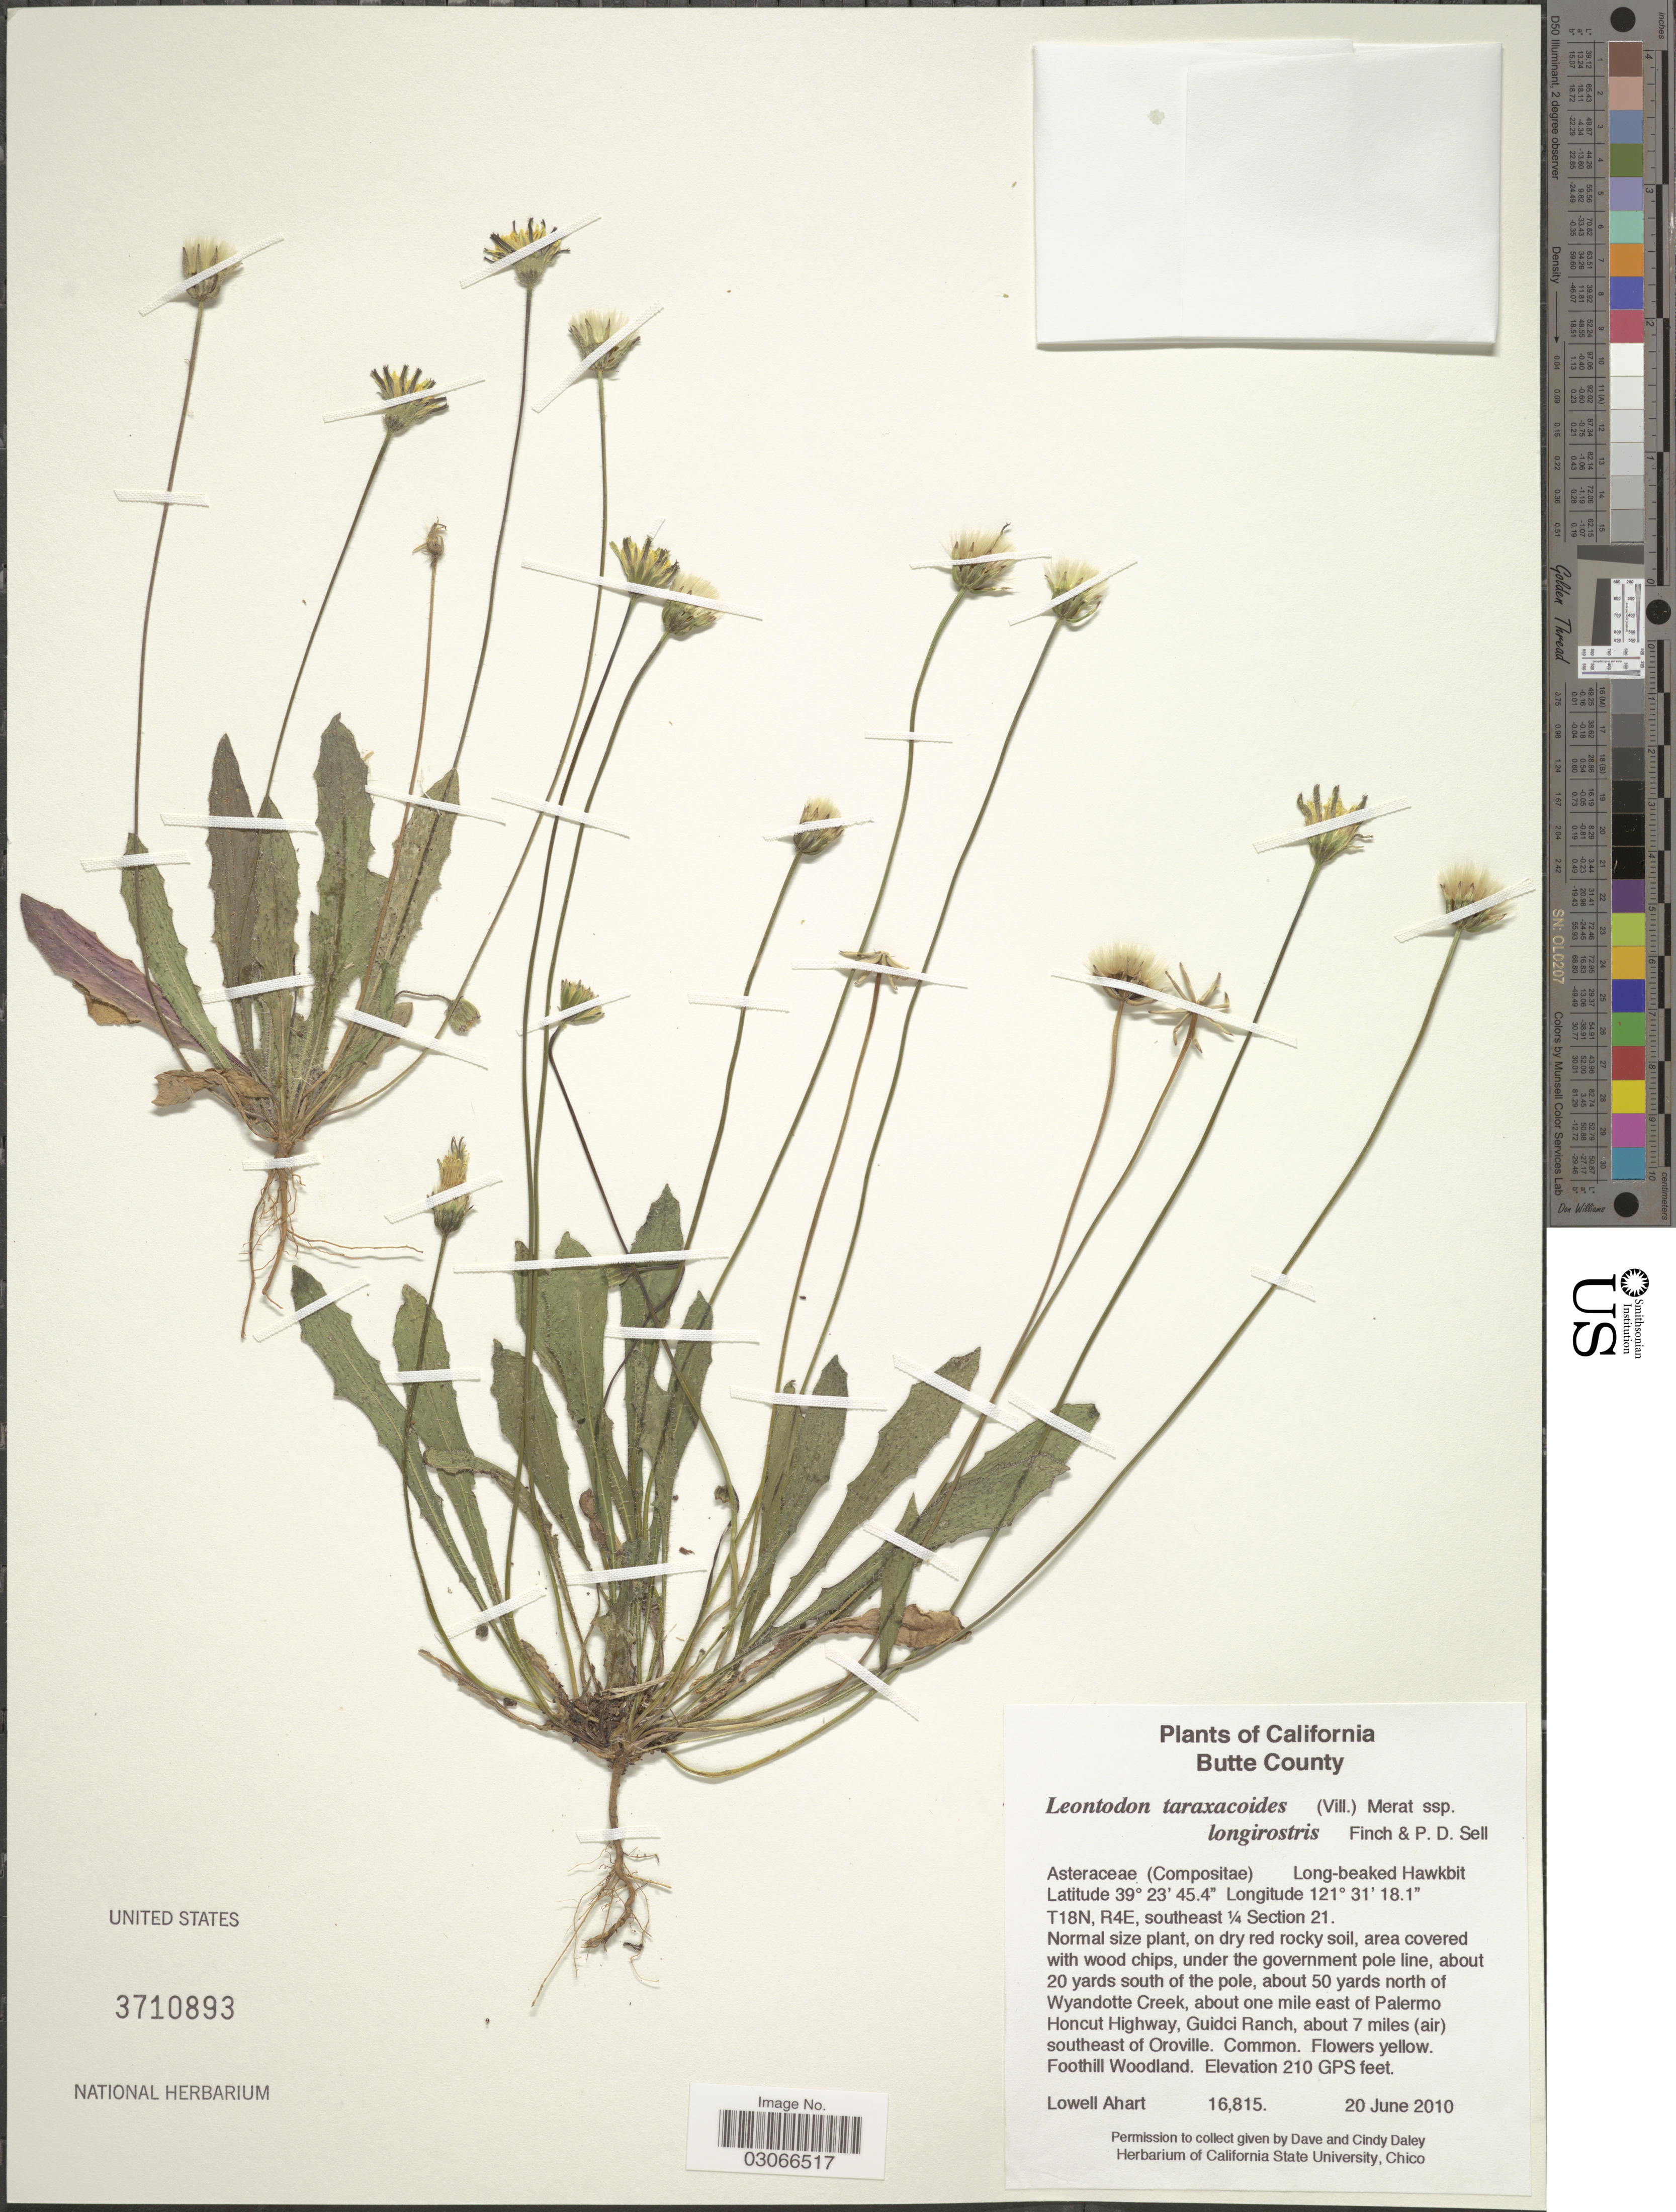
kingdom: Plantae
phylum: Tracheophyta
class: Magnoliopsida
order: Asterales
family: Asteraceae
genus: Leontodon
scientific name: Leontodon saxatilis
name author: Lam.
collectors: L. Ahart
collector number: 16815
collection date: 2010-06-20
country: United States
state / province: California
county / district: Butte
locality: Butte County. Long-beaked Hawkbit. T18N, R4E, southeast ¼ Section 21, about 20 yards south of the pole, about 50 yards north of Wyandotte Creek, about one mile east of Palermo Honcut Highway, Guidci Ranch, about 7 miles (air) southeast of Oroville.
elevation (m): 64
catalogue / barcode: US 3710893